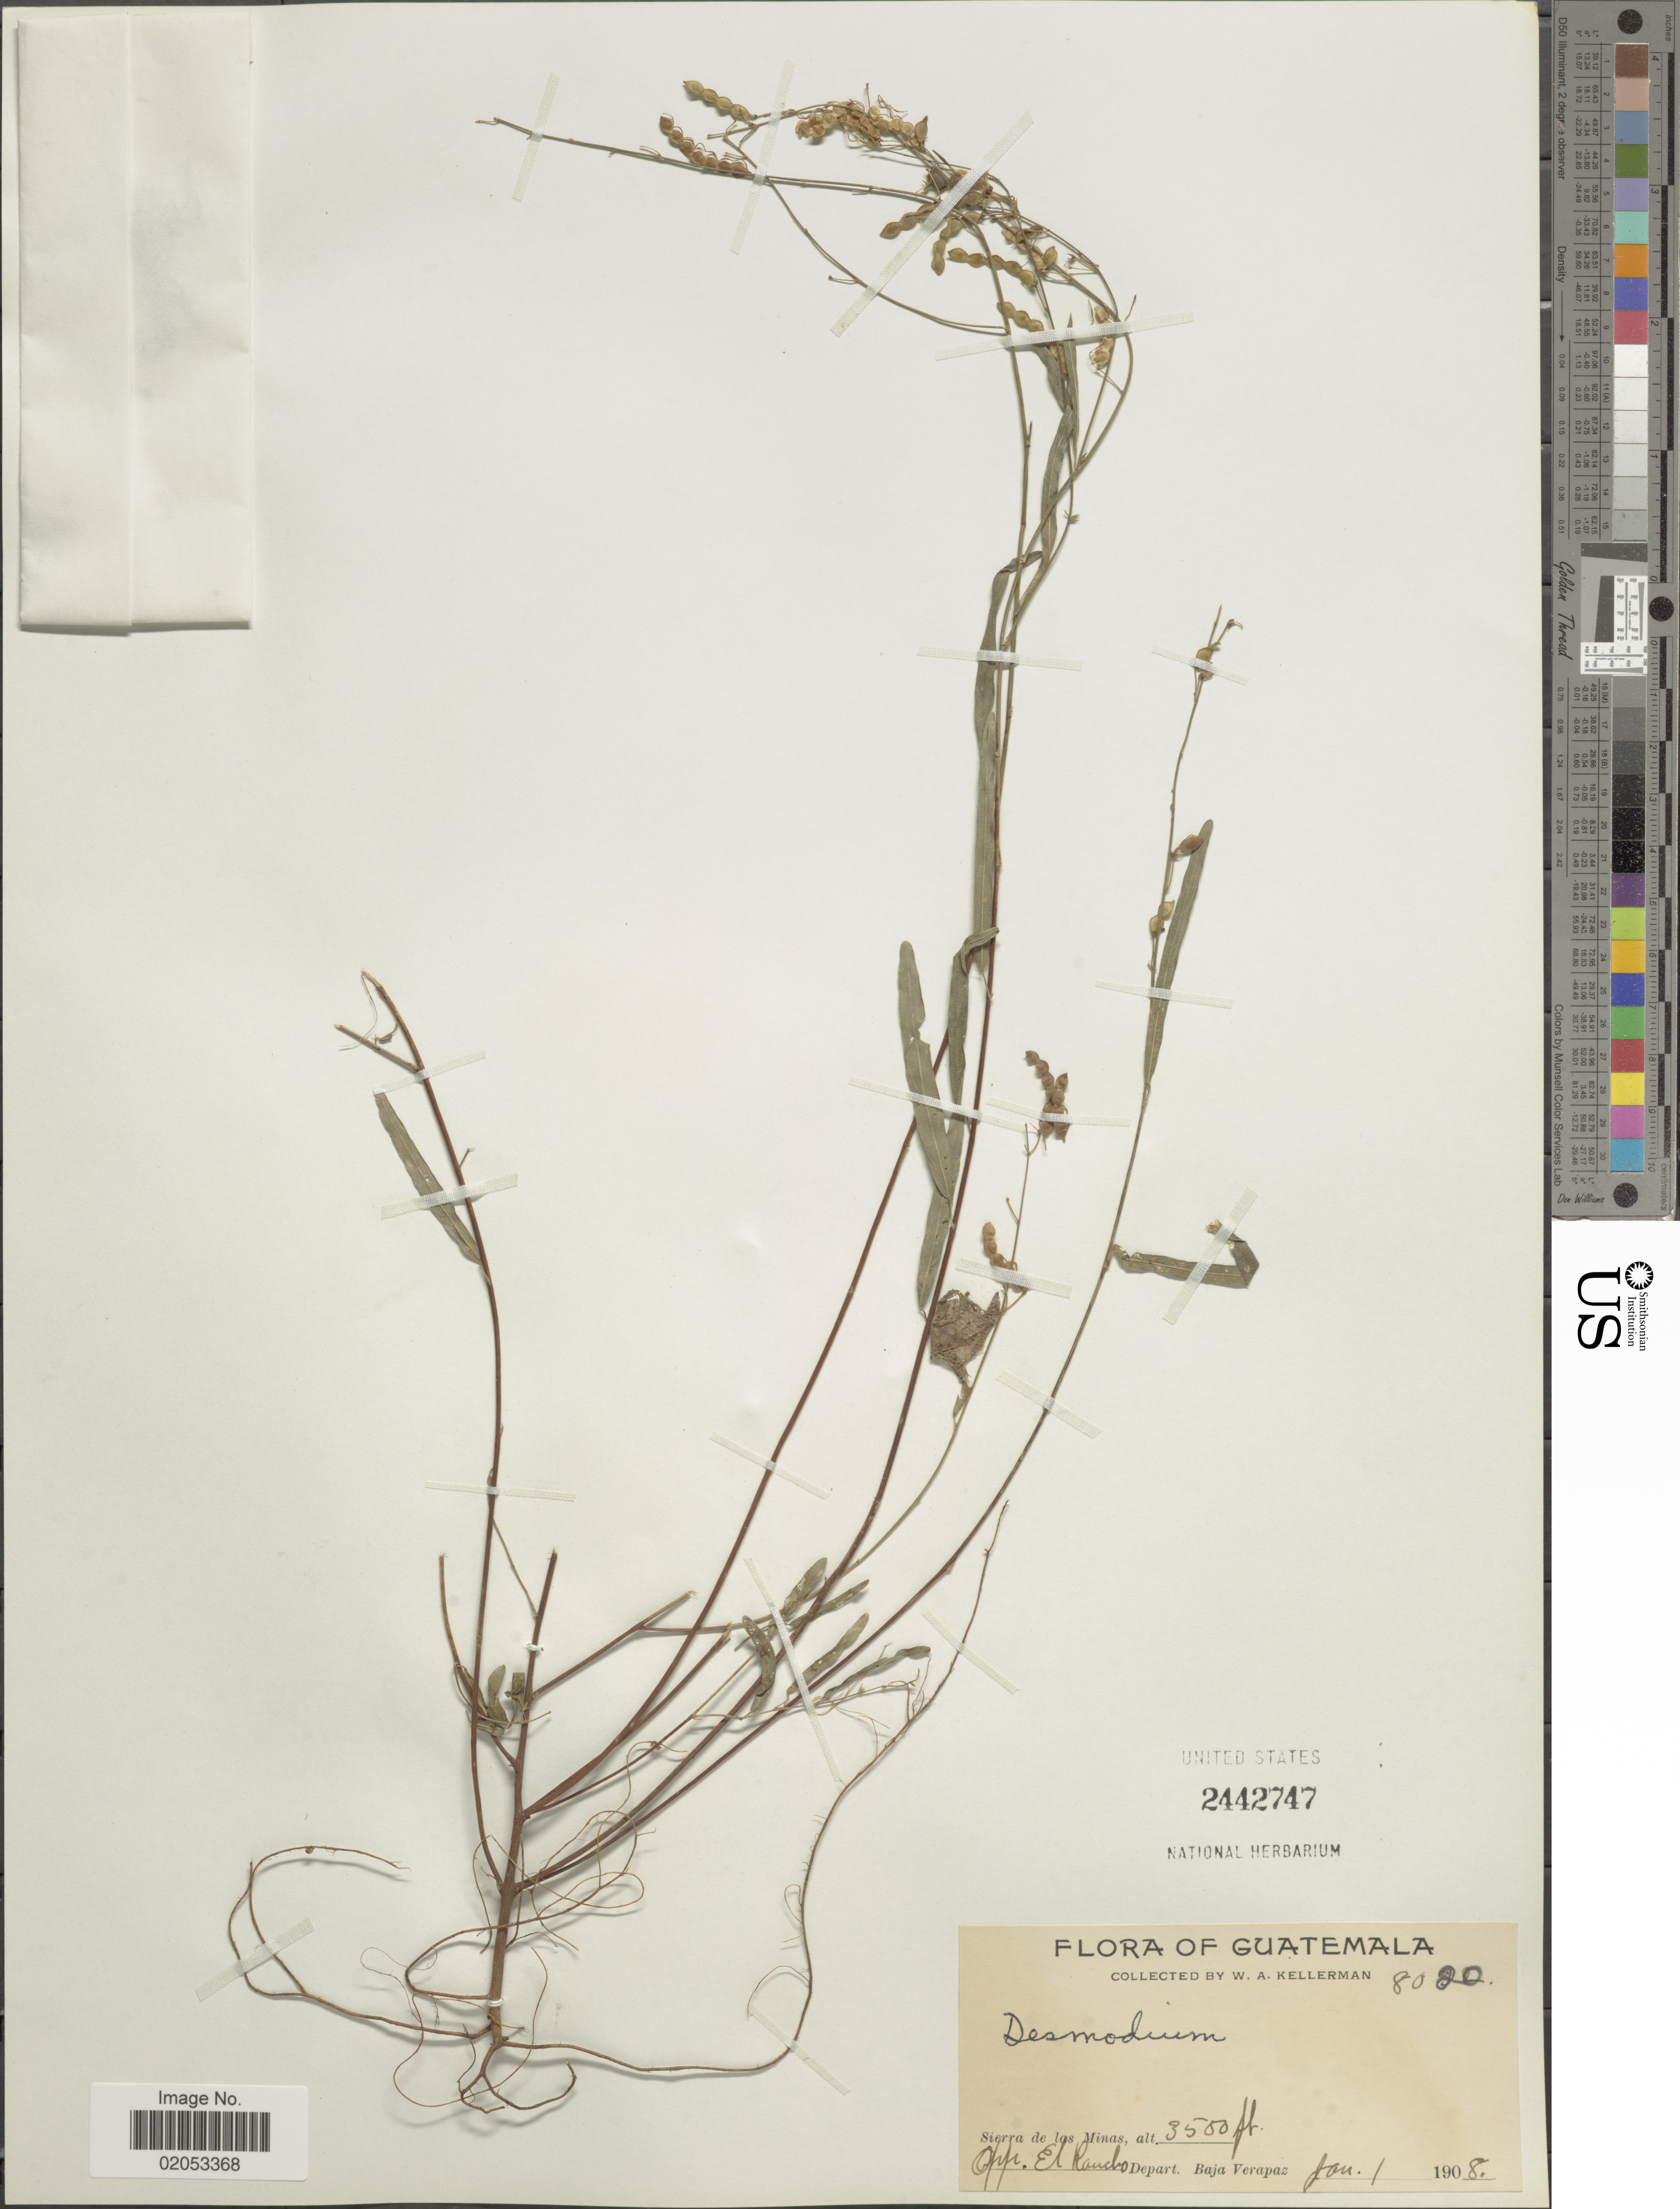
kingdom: Plantae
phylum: Tracheophyta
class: Magnoliopsida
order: Fabales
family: Fabaceae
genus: Desmodium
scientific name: Desmodium angustifolium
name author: (Kunth) DC.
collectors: W. Kellerman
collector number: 8020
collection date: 1908-01-01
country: Guatemala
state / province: Baja Verapaz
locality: Sierra de las Minas, Opp. El Rancho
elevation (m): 1067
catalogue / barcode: US 2442747